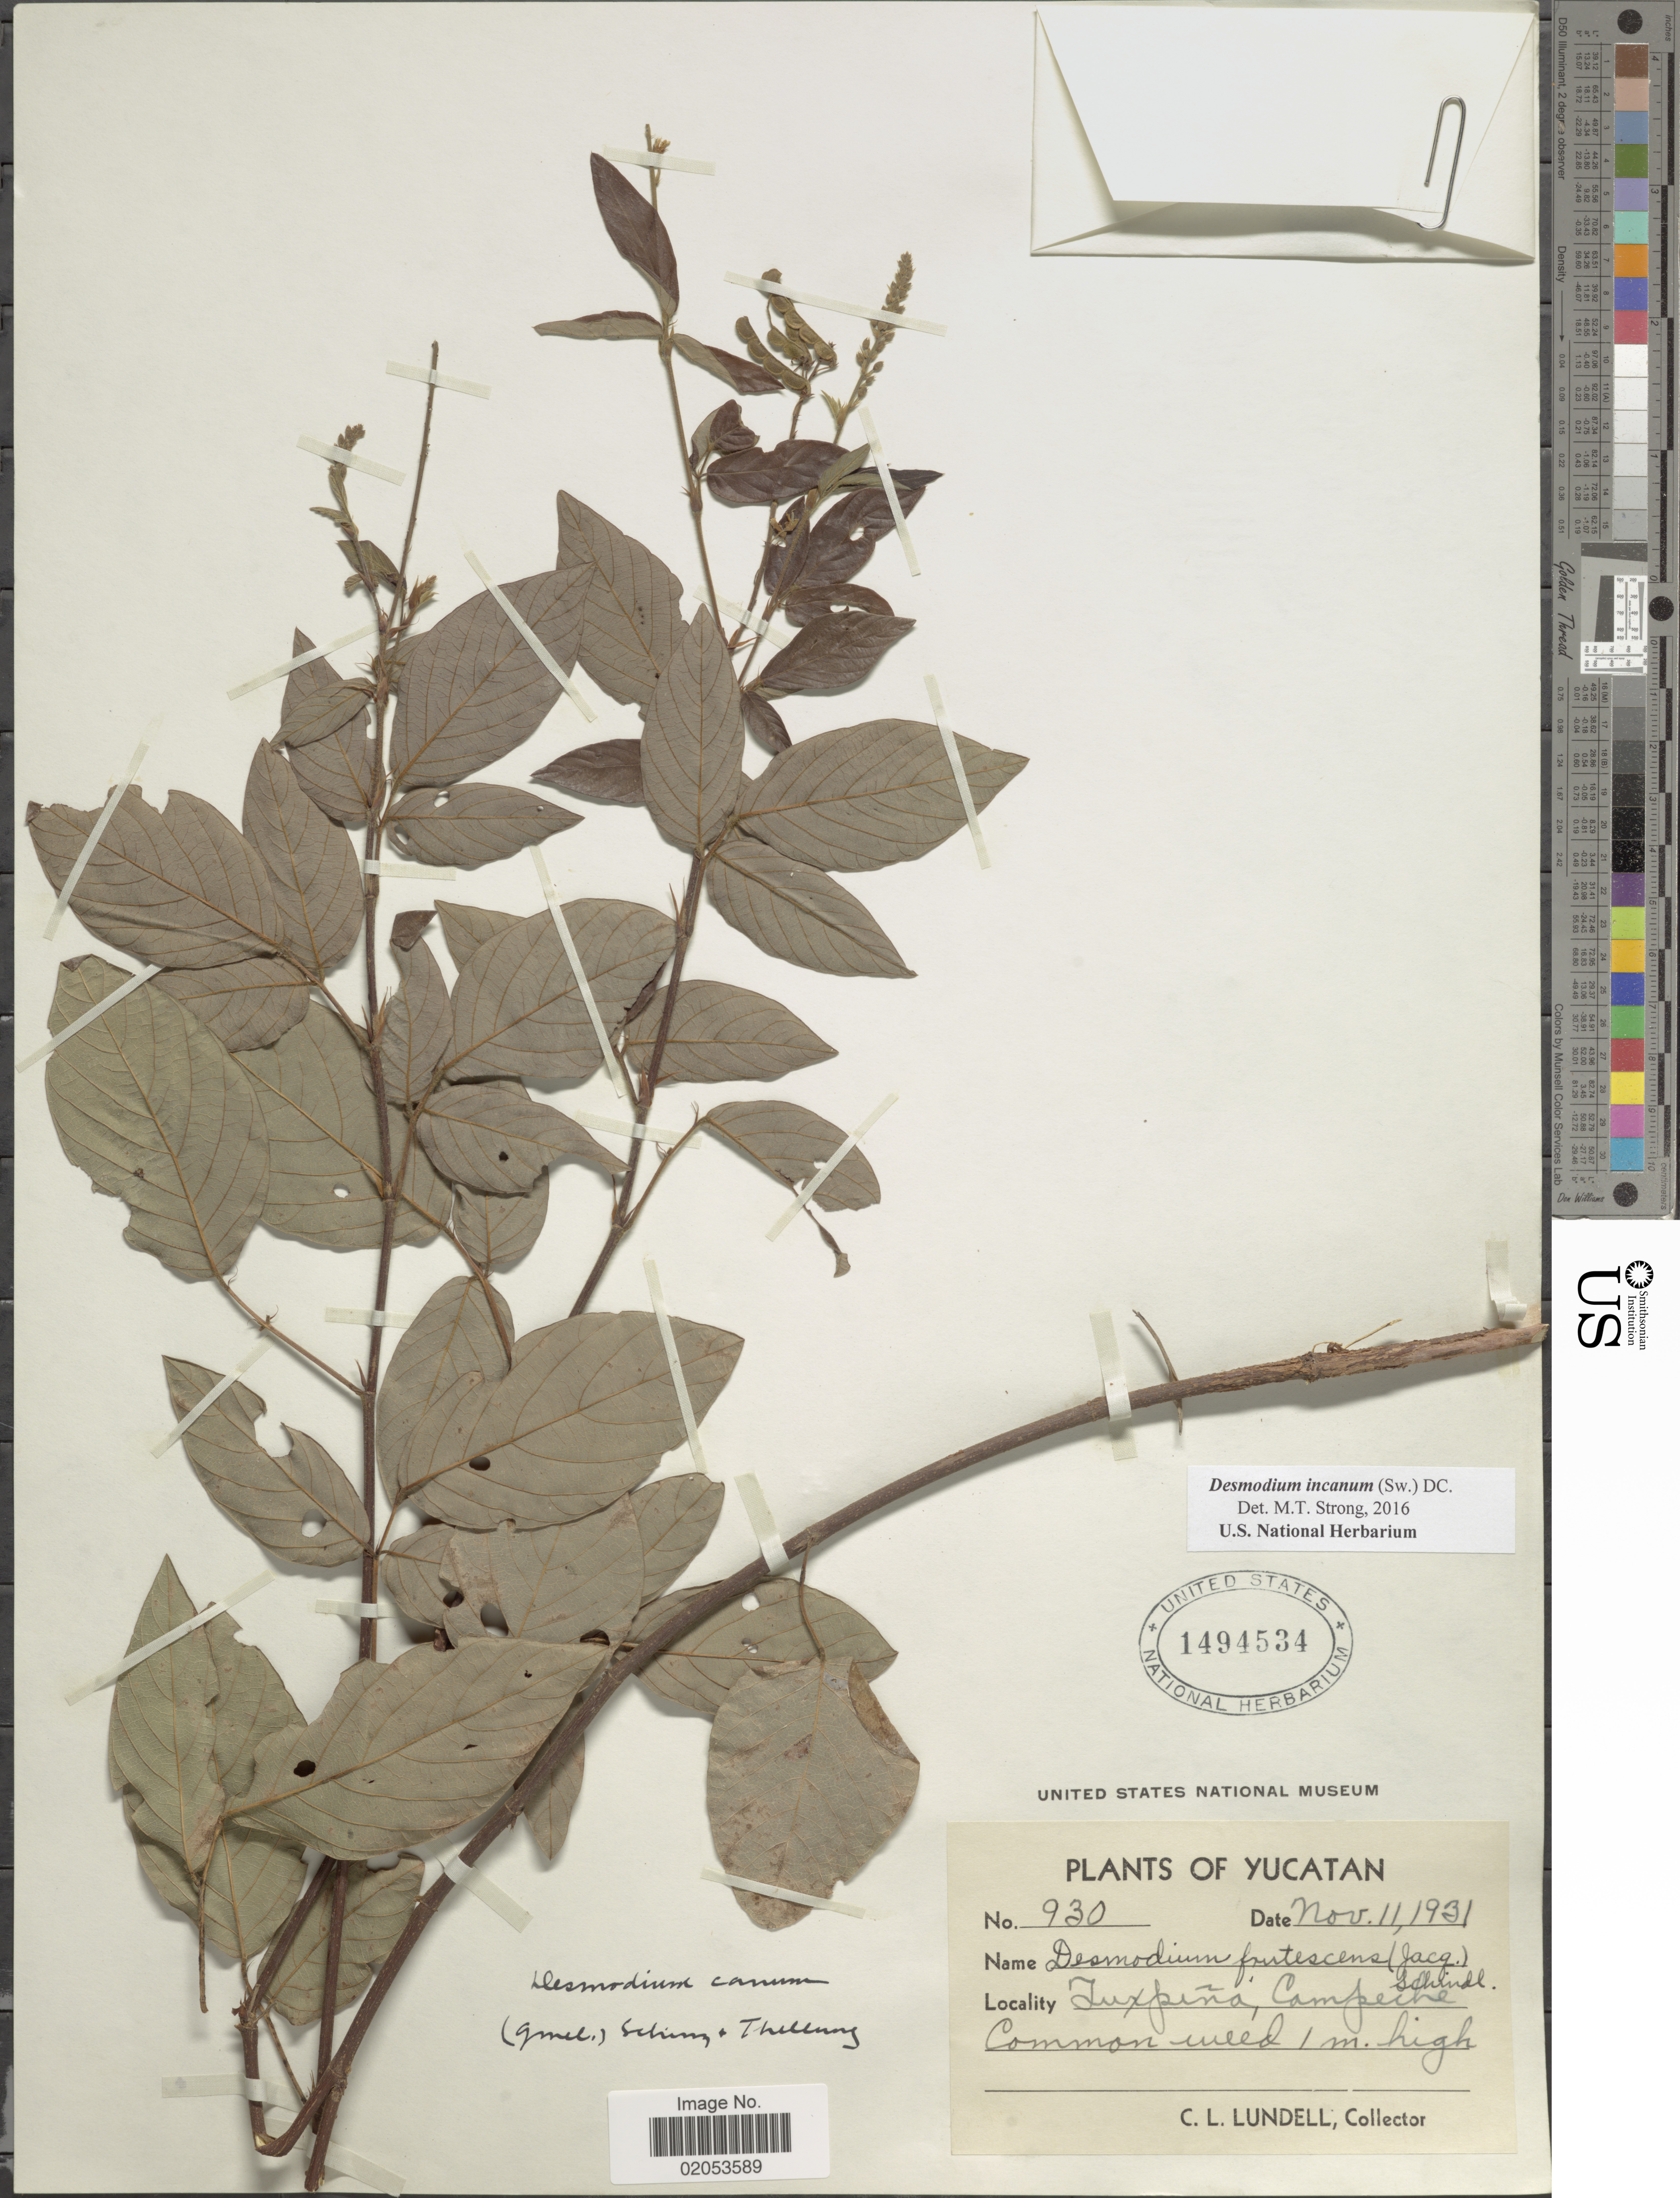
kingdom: Plantae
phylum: Tracheophyta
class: Magnoliopsida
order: Fabales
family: Fabaceae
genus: Desmodium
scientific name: Desmodium incanum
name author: (Sw.) DC.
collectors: C. L. Lundell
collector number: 930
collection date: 1931-11-11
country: Mexico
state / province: Yucatán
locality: Tuxpena, Campeche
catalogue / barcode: US 1494534